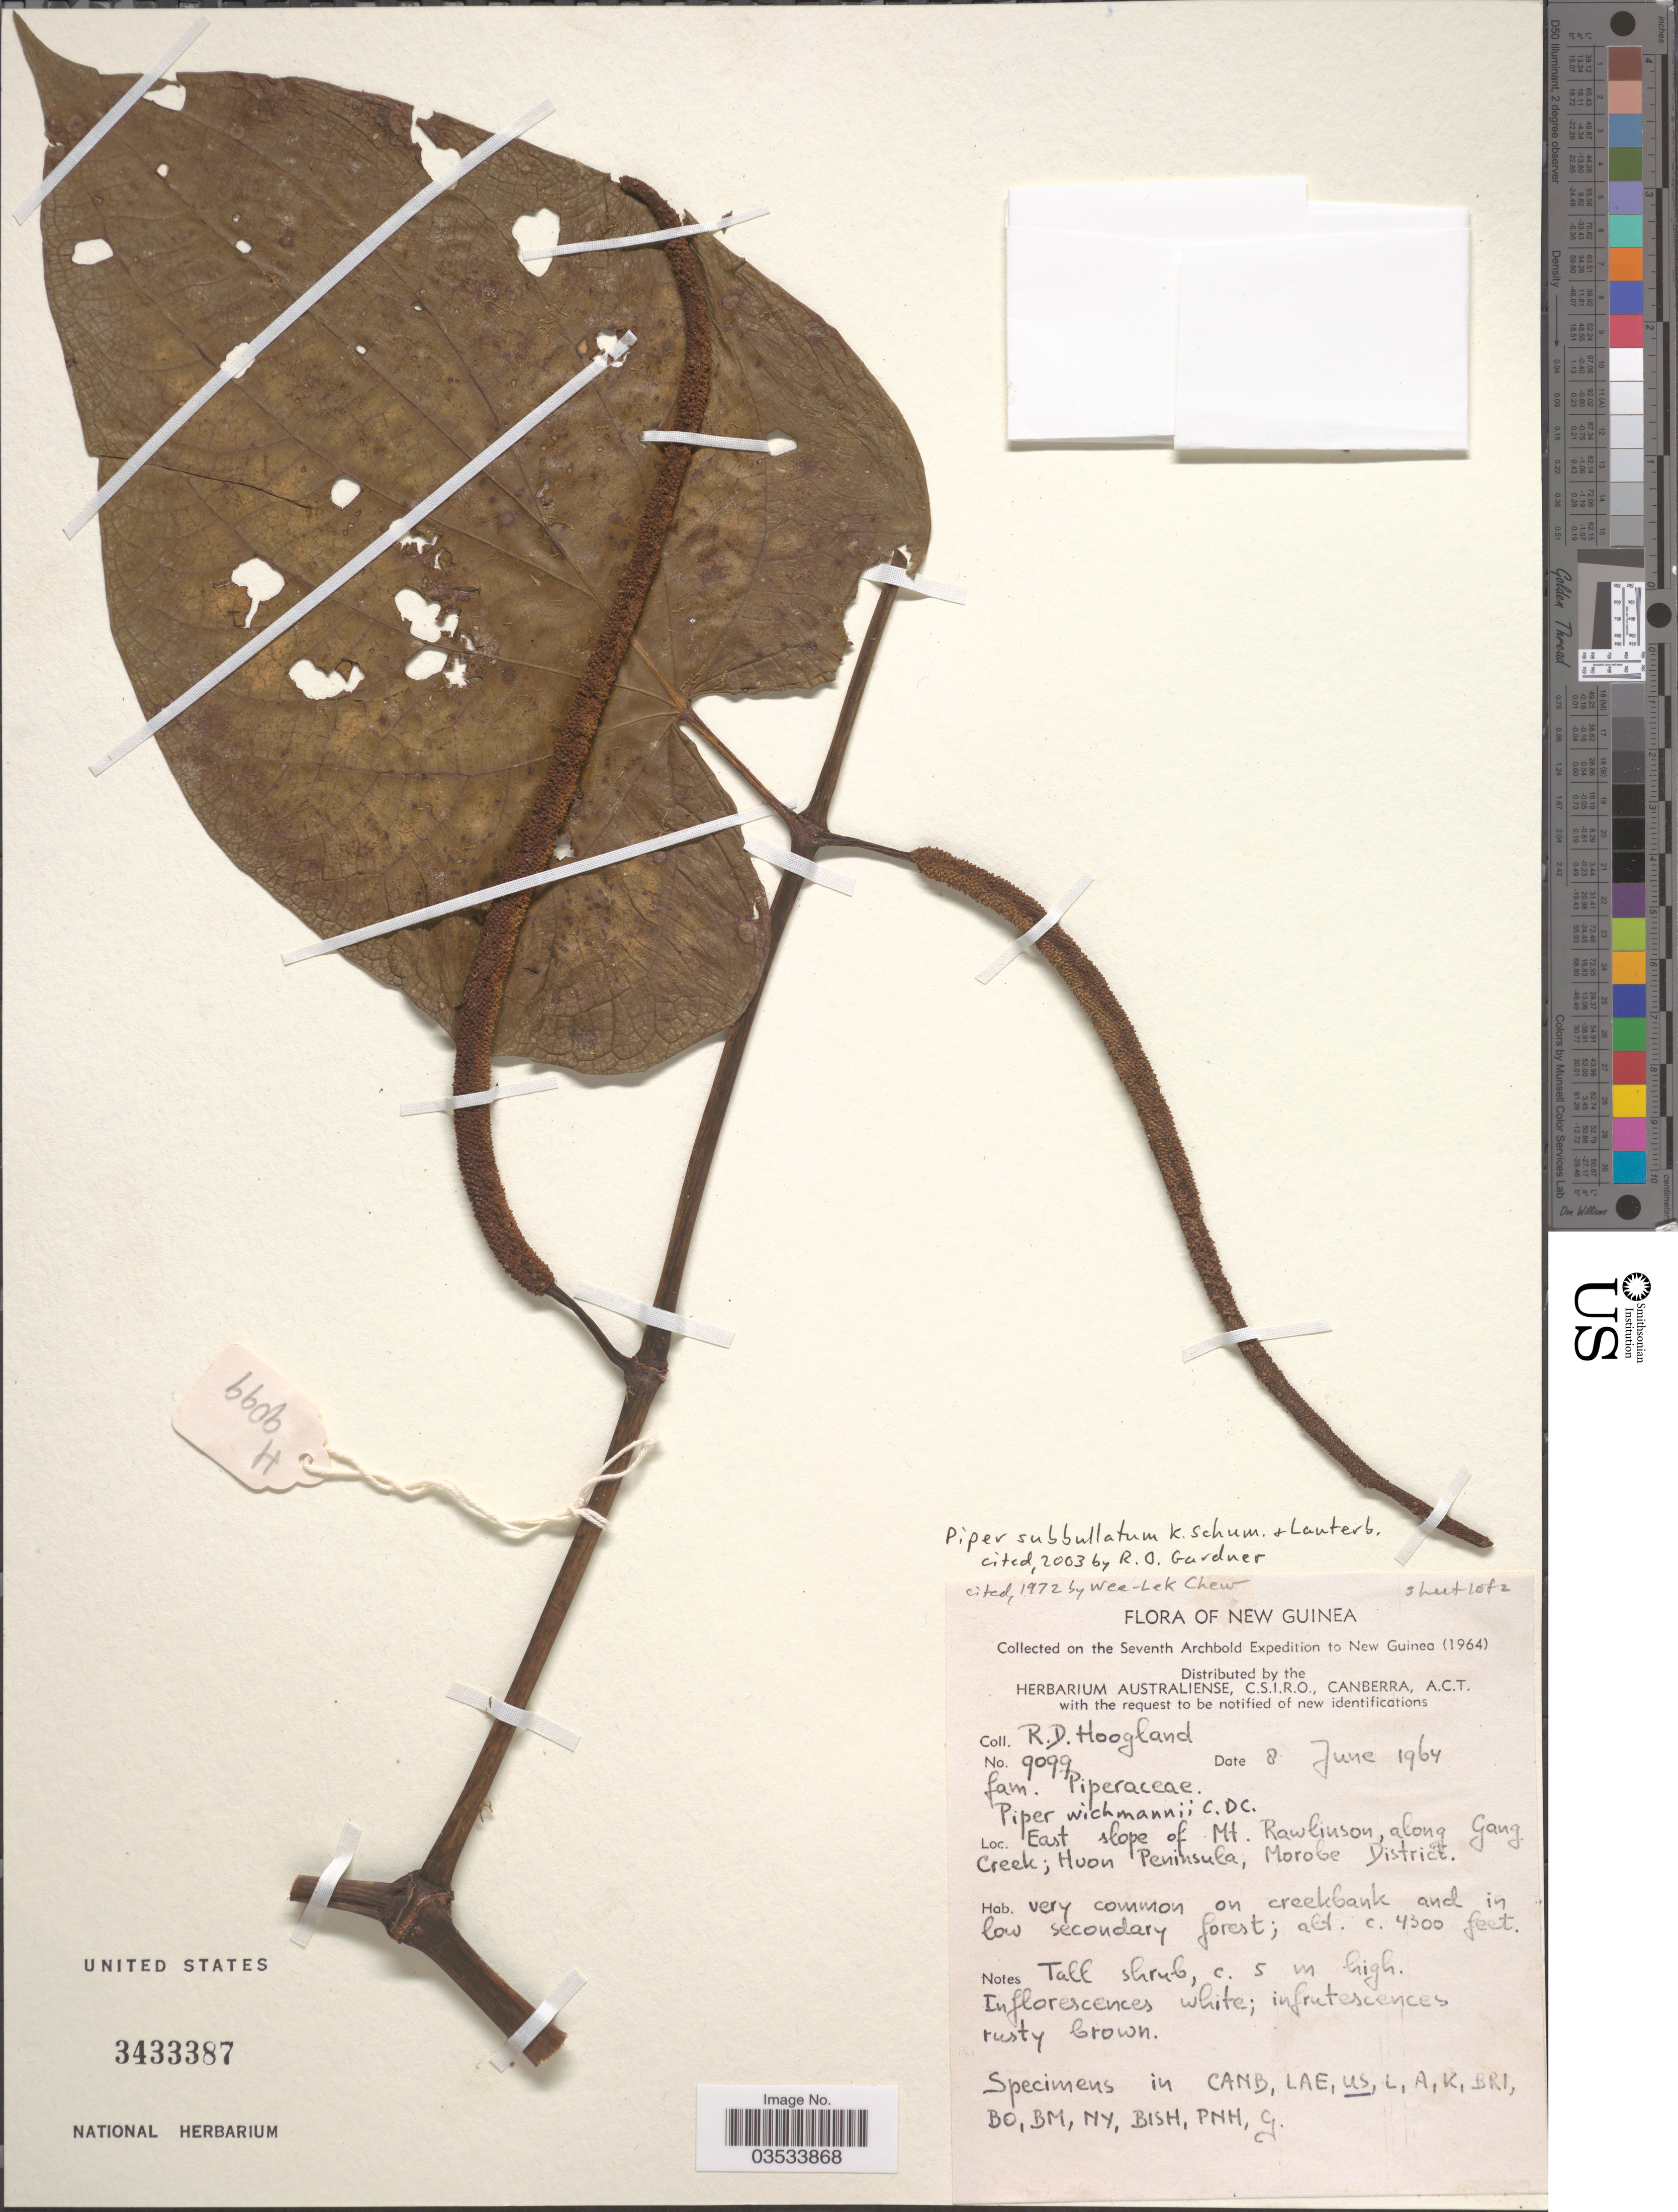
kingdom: Plantae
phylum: Tracheophyta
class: Magnoliopsida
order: Piperales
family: Piperaceae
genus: Piper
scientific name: Piper subbullatum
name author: K. Schum. & Lauterb.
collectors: R. D. Hoogland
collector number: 9099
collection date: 1964-06-08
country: Papua New Guinea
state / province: Morobe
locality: New Guinea. East slope of Mt. Rawlinson, along Gang Creek; Huon Peninsula; Morobe District.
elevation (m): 1311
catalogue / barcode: US 3433387